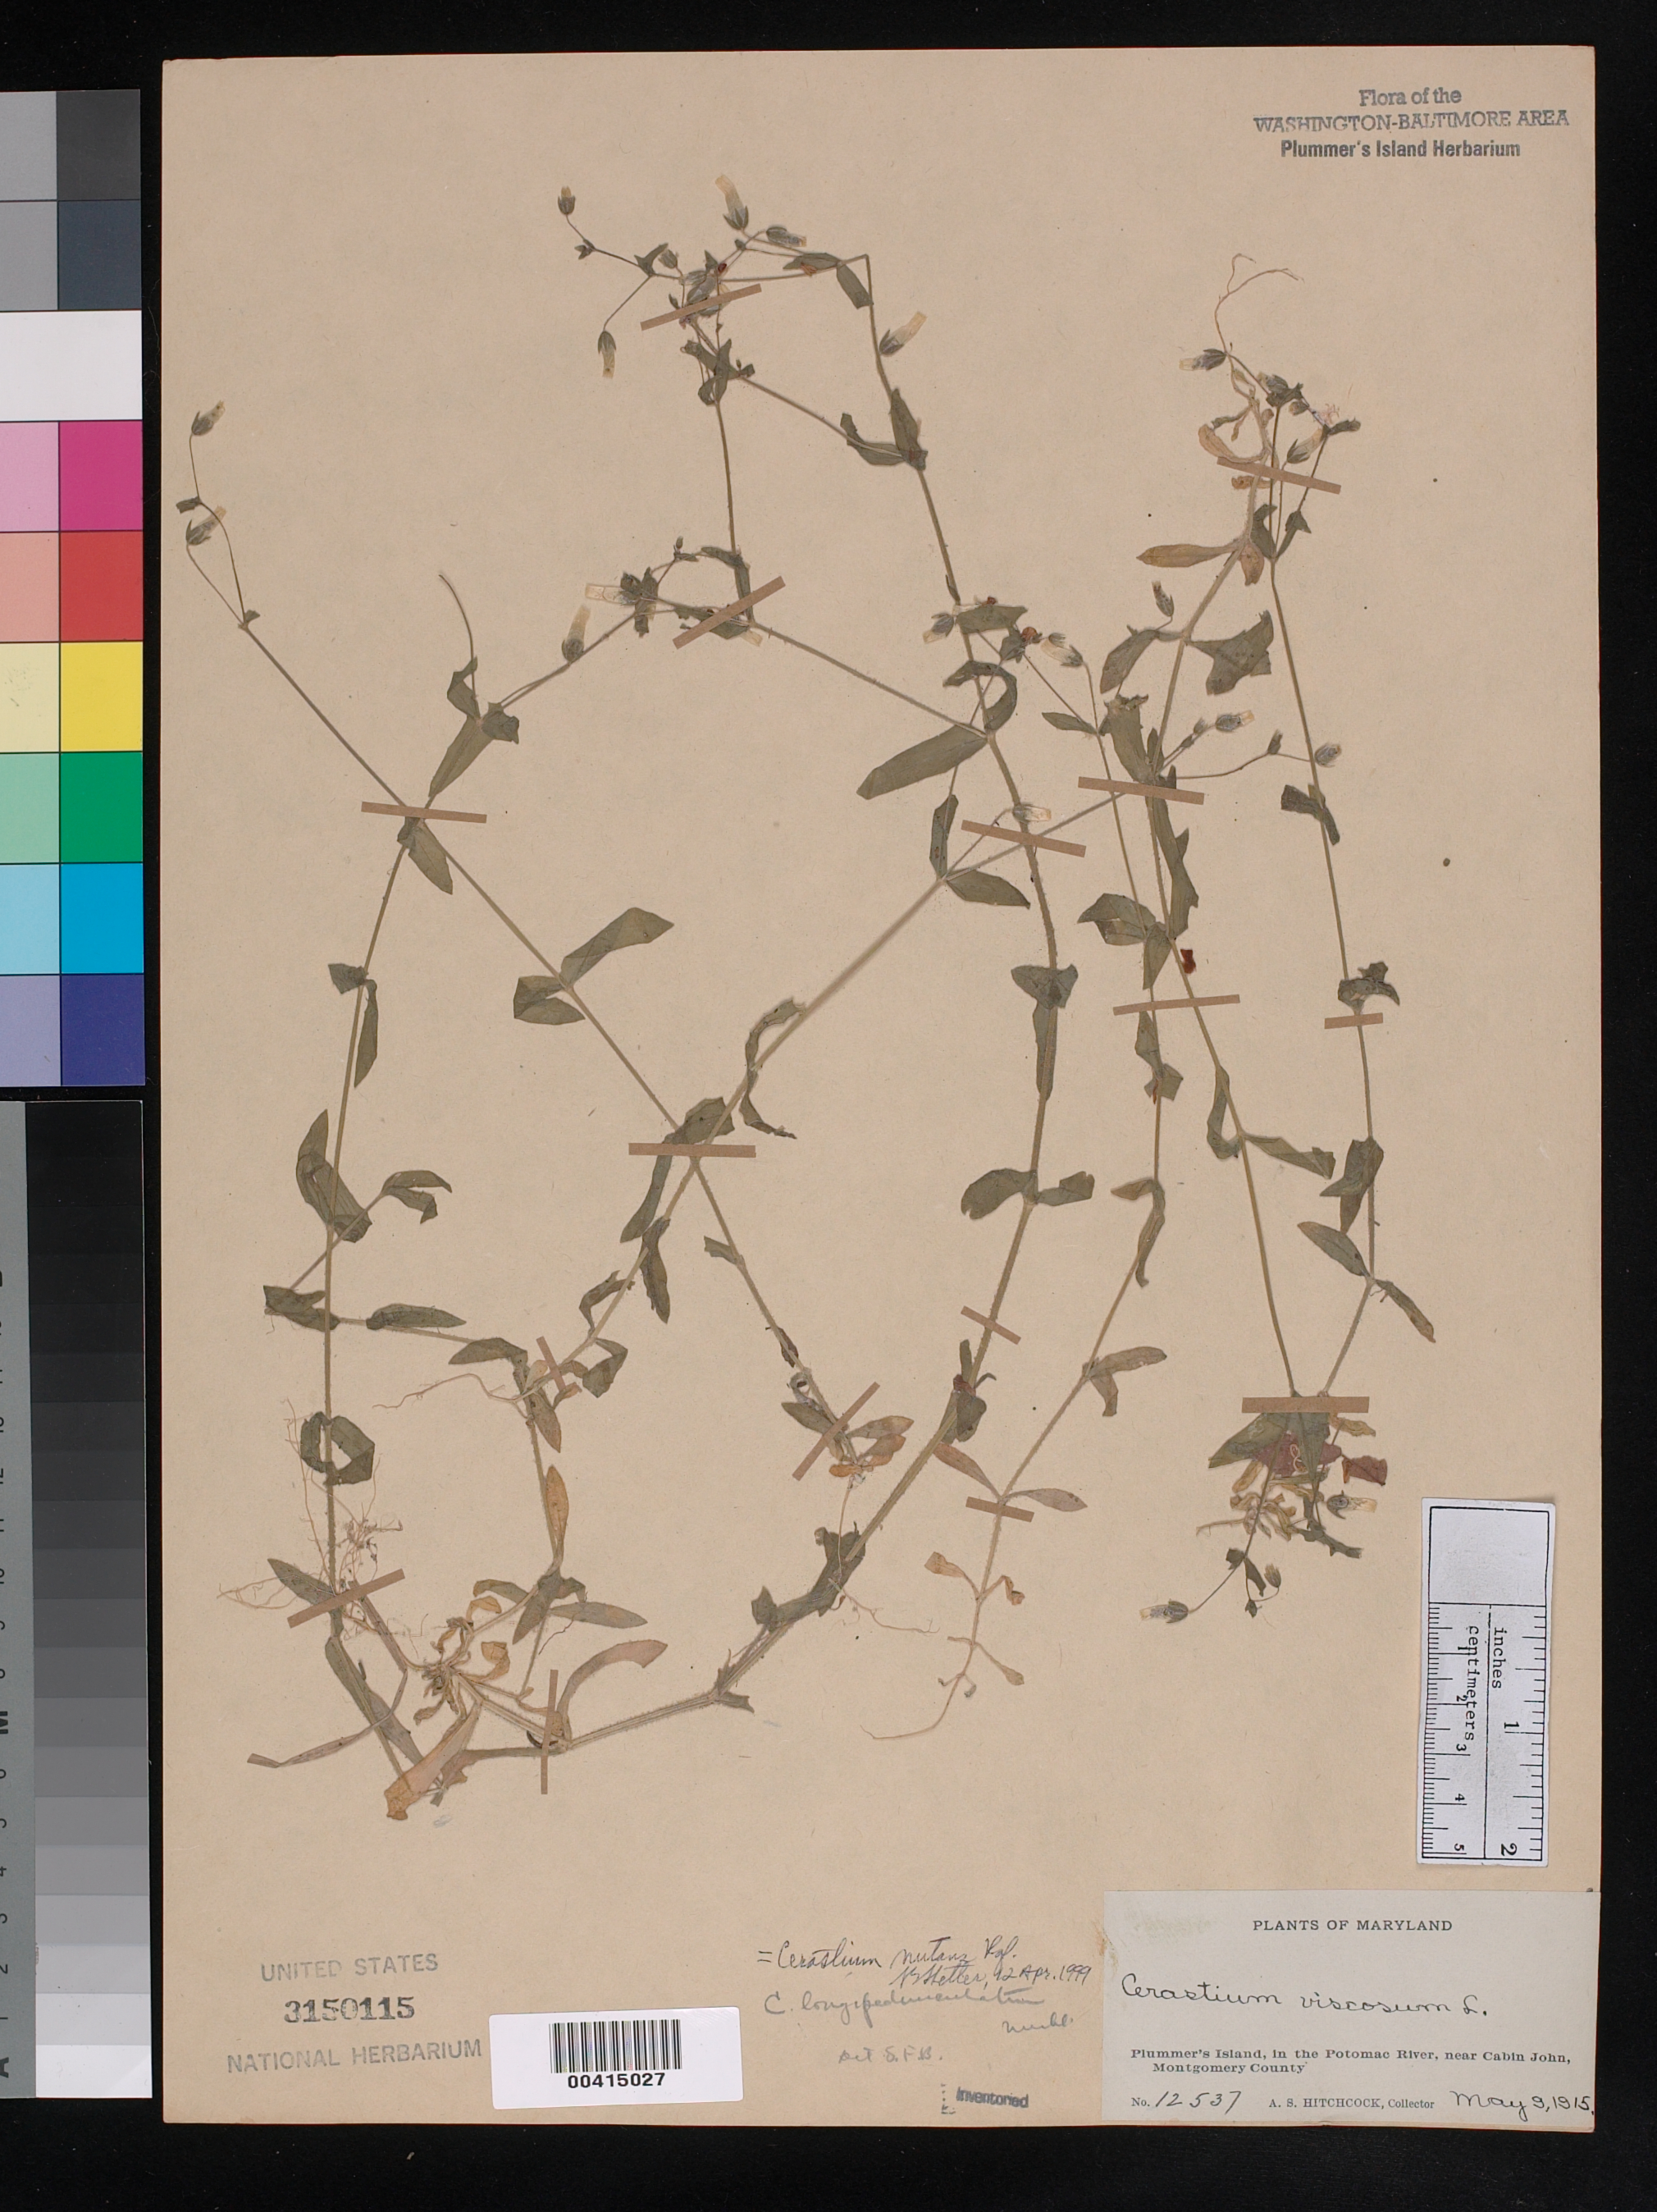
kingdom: Plantae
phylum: Tracheophyta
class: Magnoliopsida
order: Caryophyllales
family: Caryophyllaceae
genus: Cerastium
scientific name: Cerastium nutans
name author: Raf.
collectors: A. S. Hitchcock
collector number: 12537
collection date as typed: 09 May 1915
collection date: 1915-05-09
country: United States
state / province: Maryland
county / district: Montgomery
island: Plummers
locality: Plummer's Island Plummers Island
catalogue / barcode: US 3150115